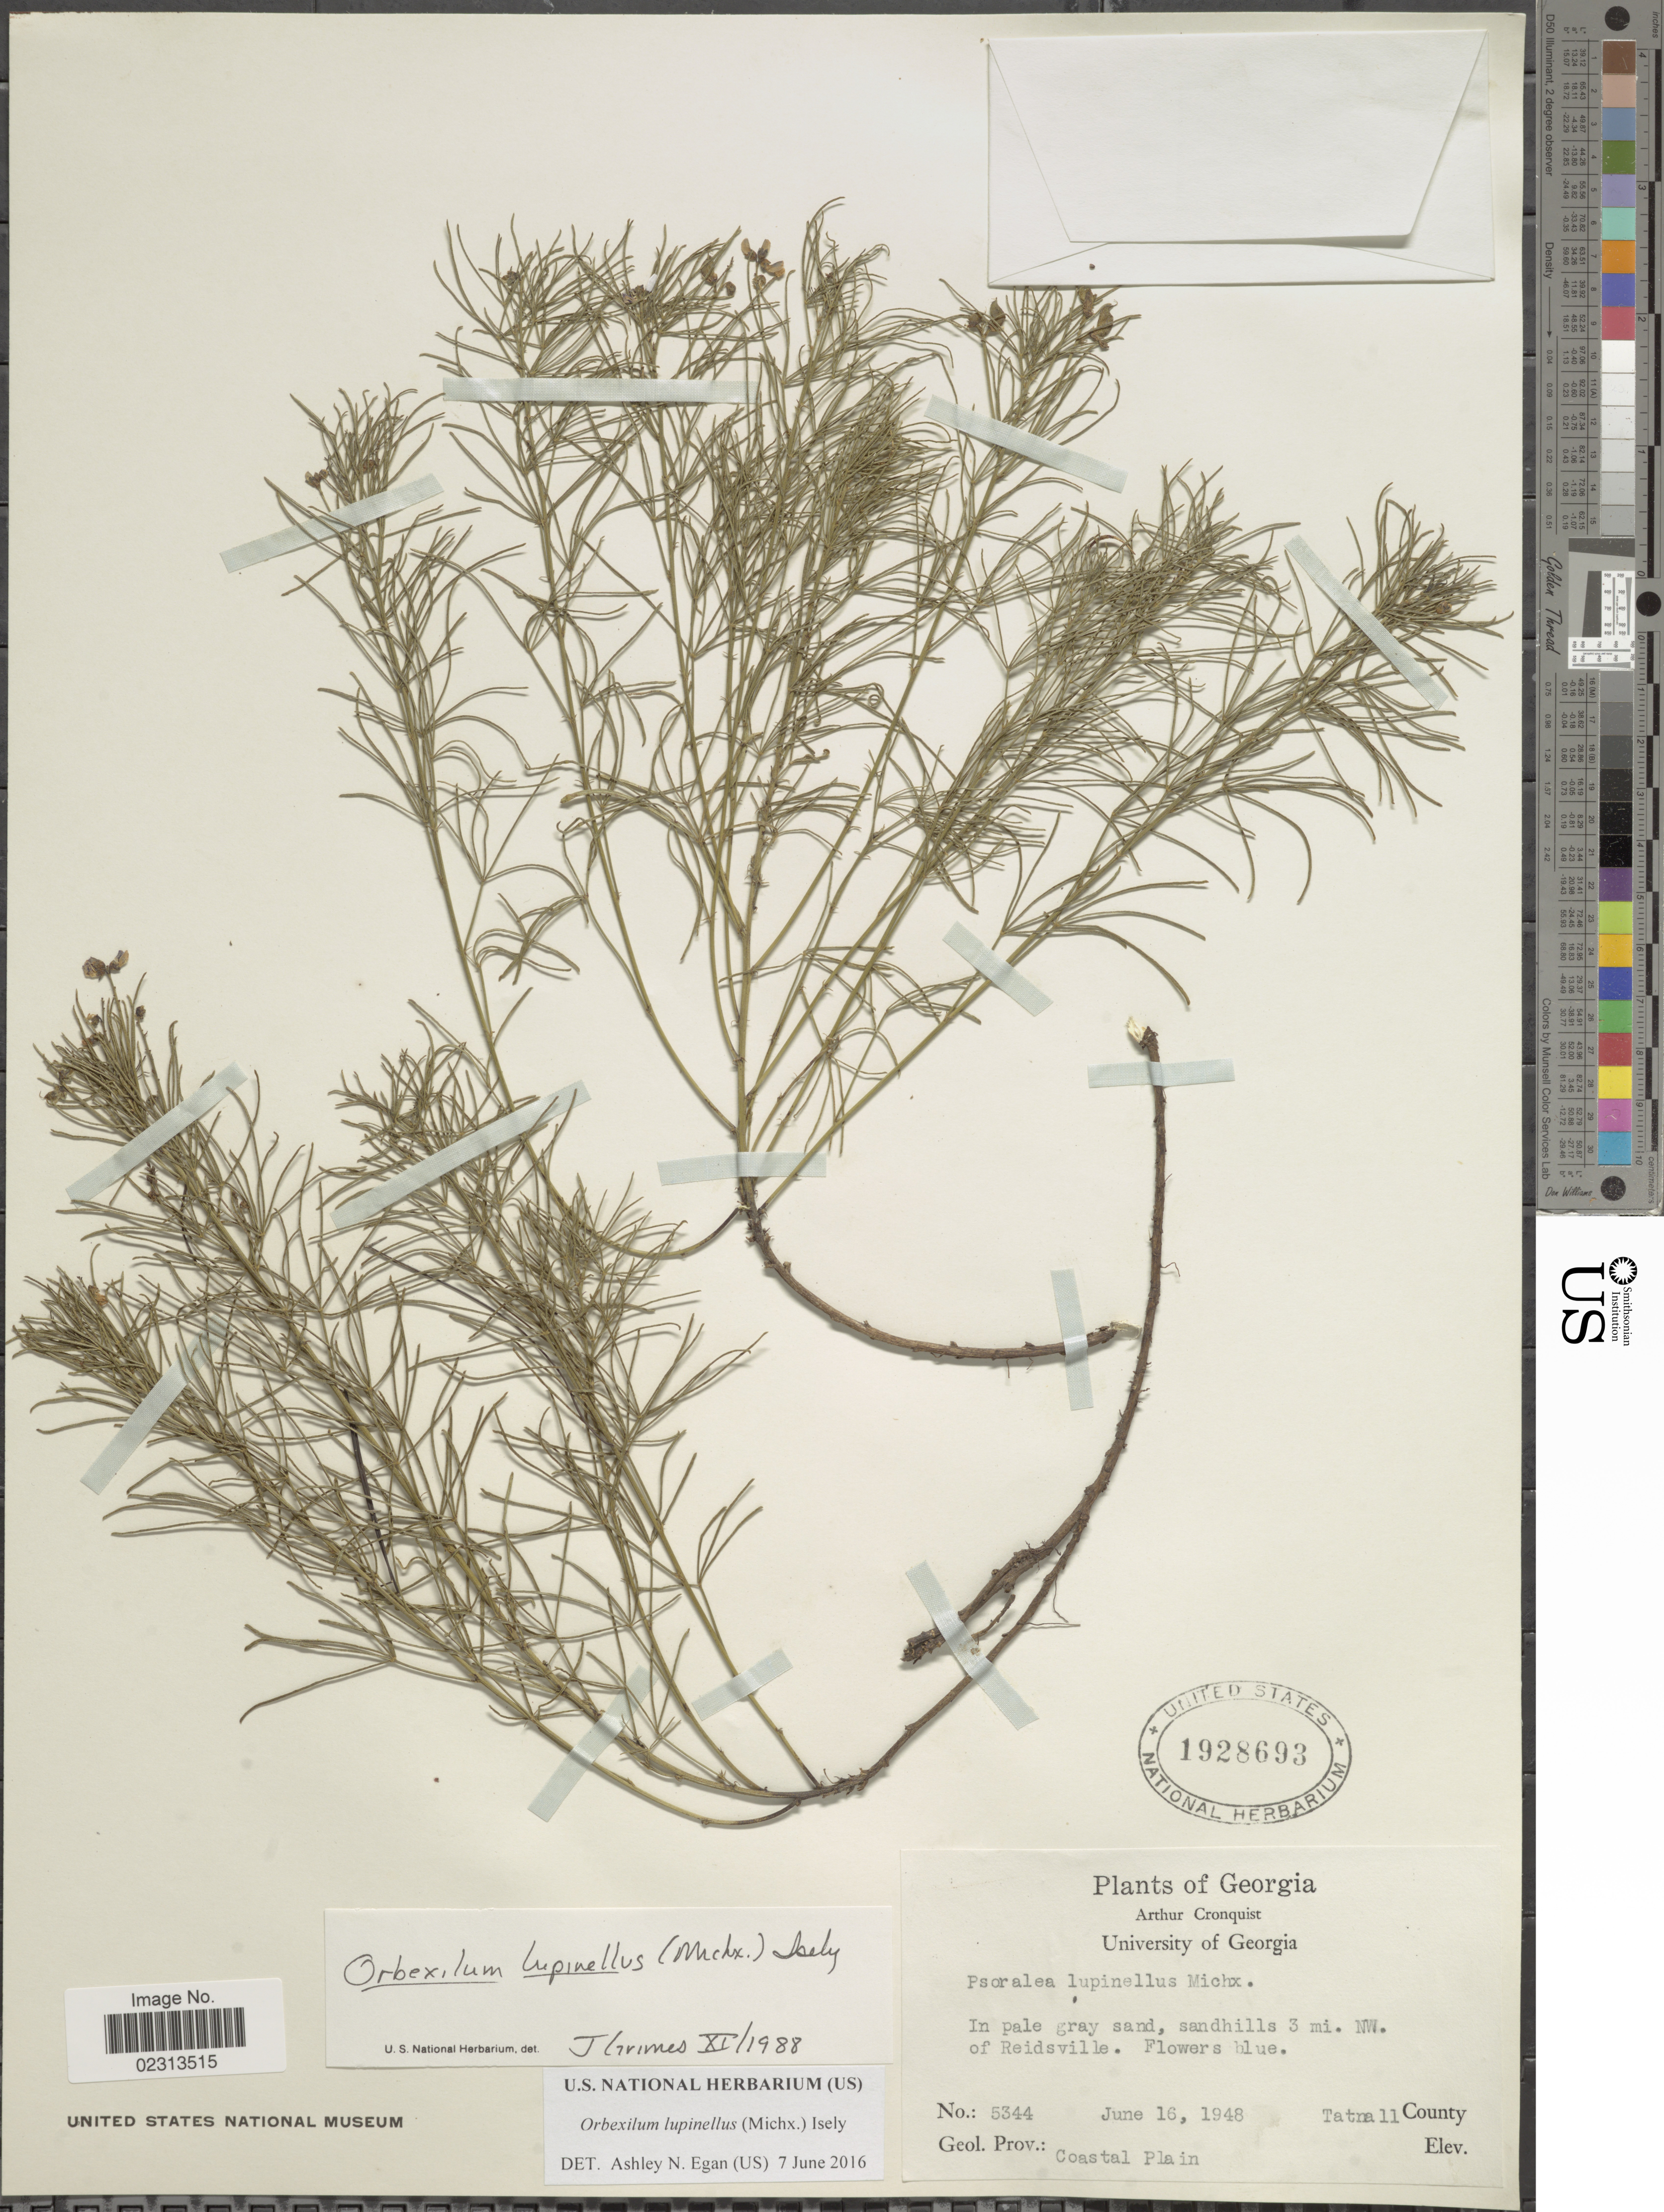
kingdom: Plantae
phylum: Tracheophyta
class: Magnoliopsida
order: Fabales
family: Fabaceae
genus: Orbexilum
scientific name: Orbexilum lupinellus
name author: (Michx.) Isley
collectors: A. J. Cronquist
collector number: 5344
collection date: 1948-06-16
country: United States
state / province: Georgia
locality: Sandhills 3 mi. NW. of Reidsville, Tatnall County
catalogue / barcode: US 1928693